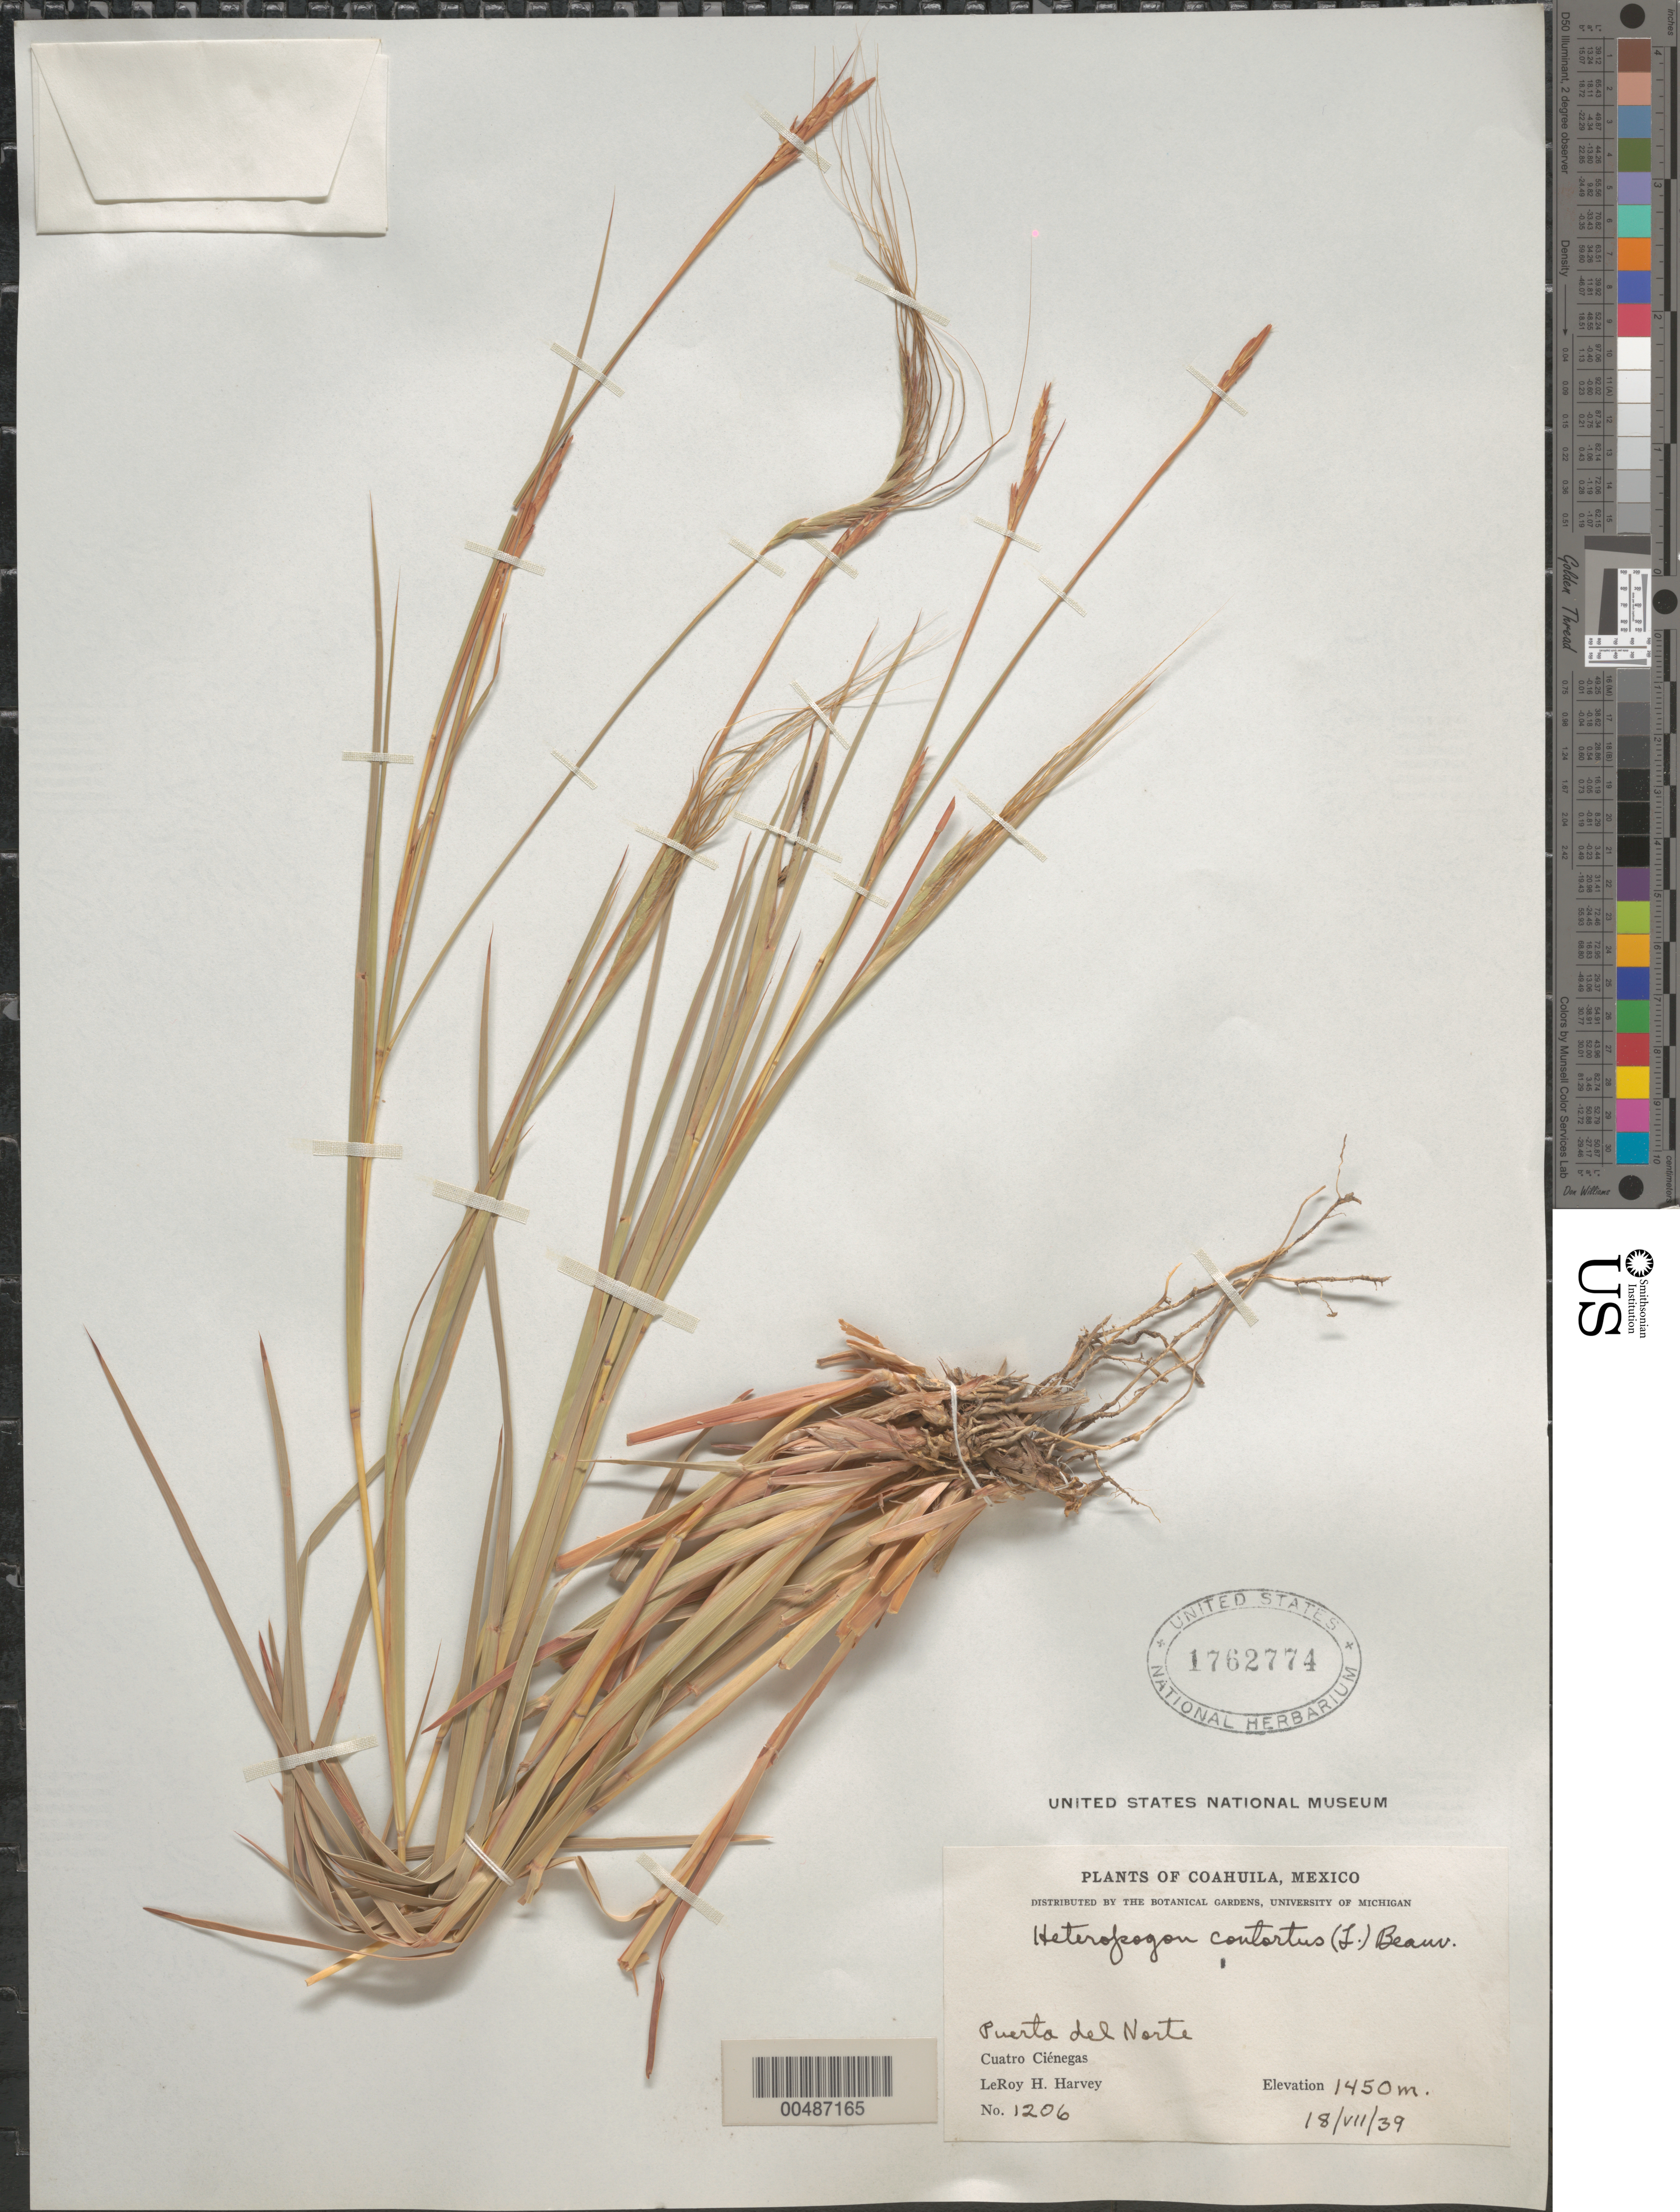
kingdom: Plantae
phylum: Tracheophyta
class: Liliopsida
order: Poales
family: Poaceae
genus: Heteropogon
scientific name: Heteropogon contortus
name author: (L.) P. Beauv. ex Roem. & Schult.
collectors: L. H. Harvey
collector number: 1206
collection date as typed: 18 Jul 1939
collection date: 1939-07-18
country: Mexico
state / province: Coahuila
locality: Puerta del Norte, Cuarto Ci‚negas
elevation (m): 1450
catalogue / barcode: US 1762774